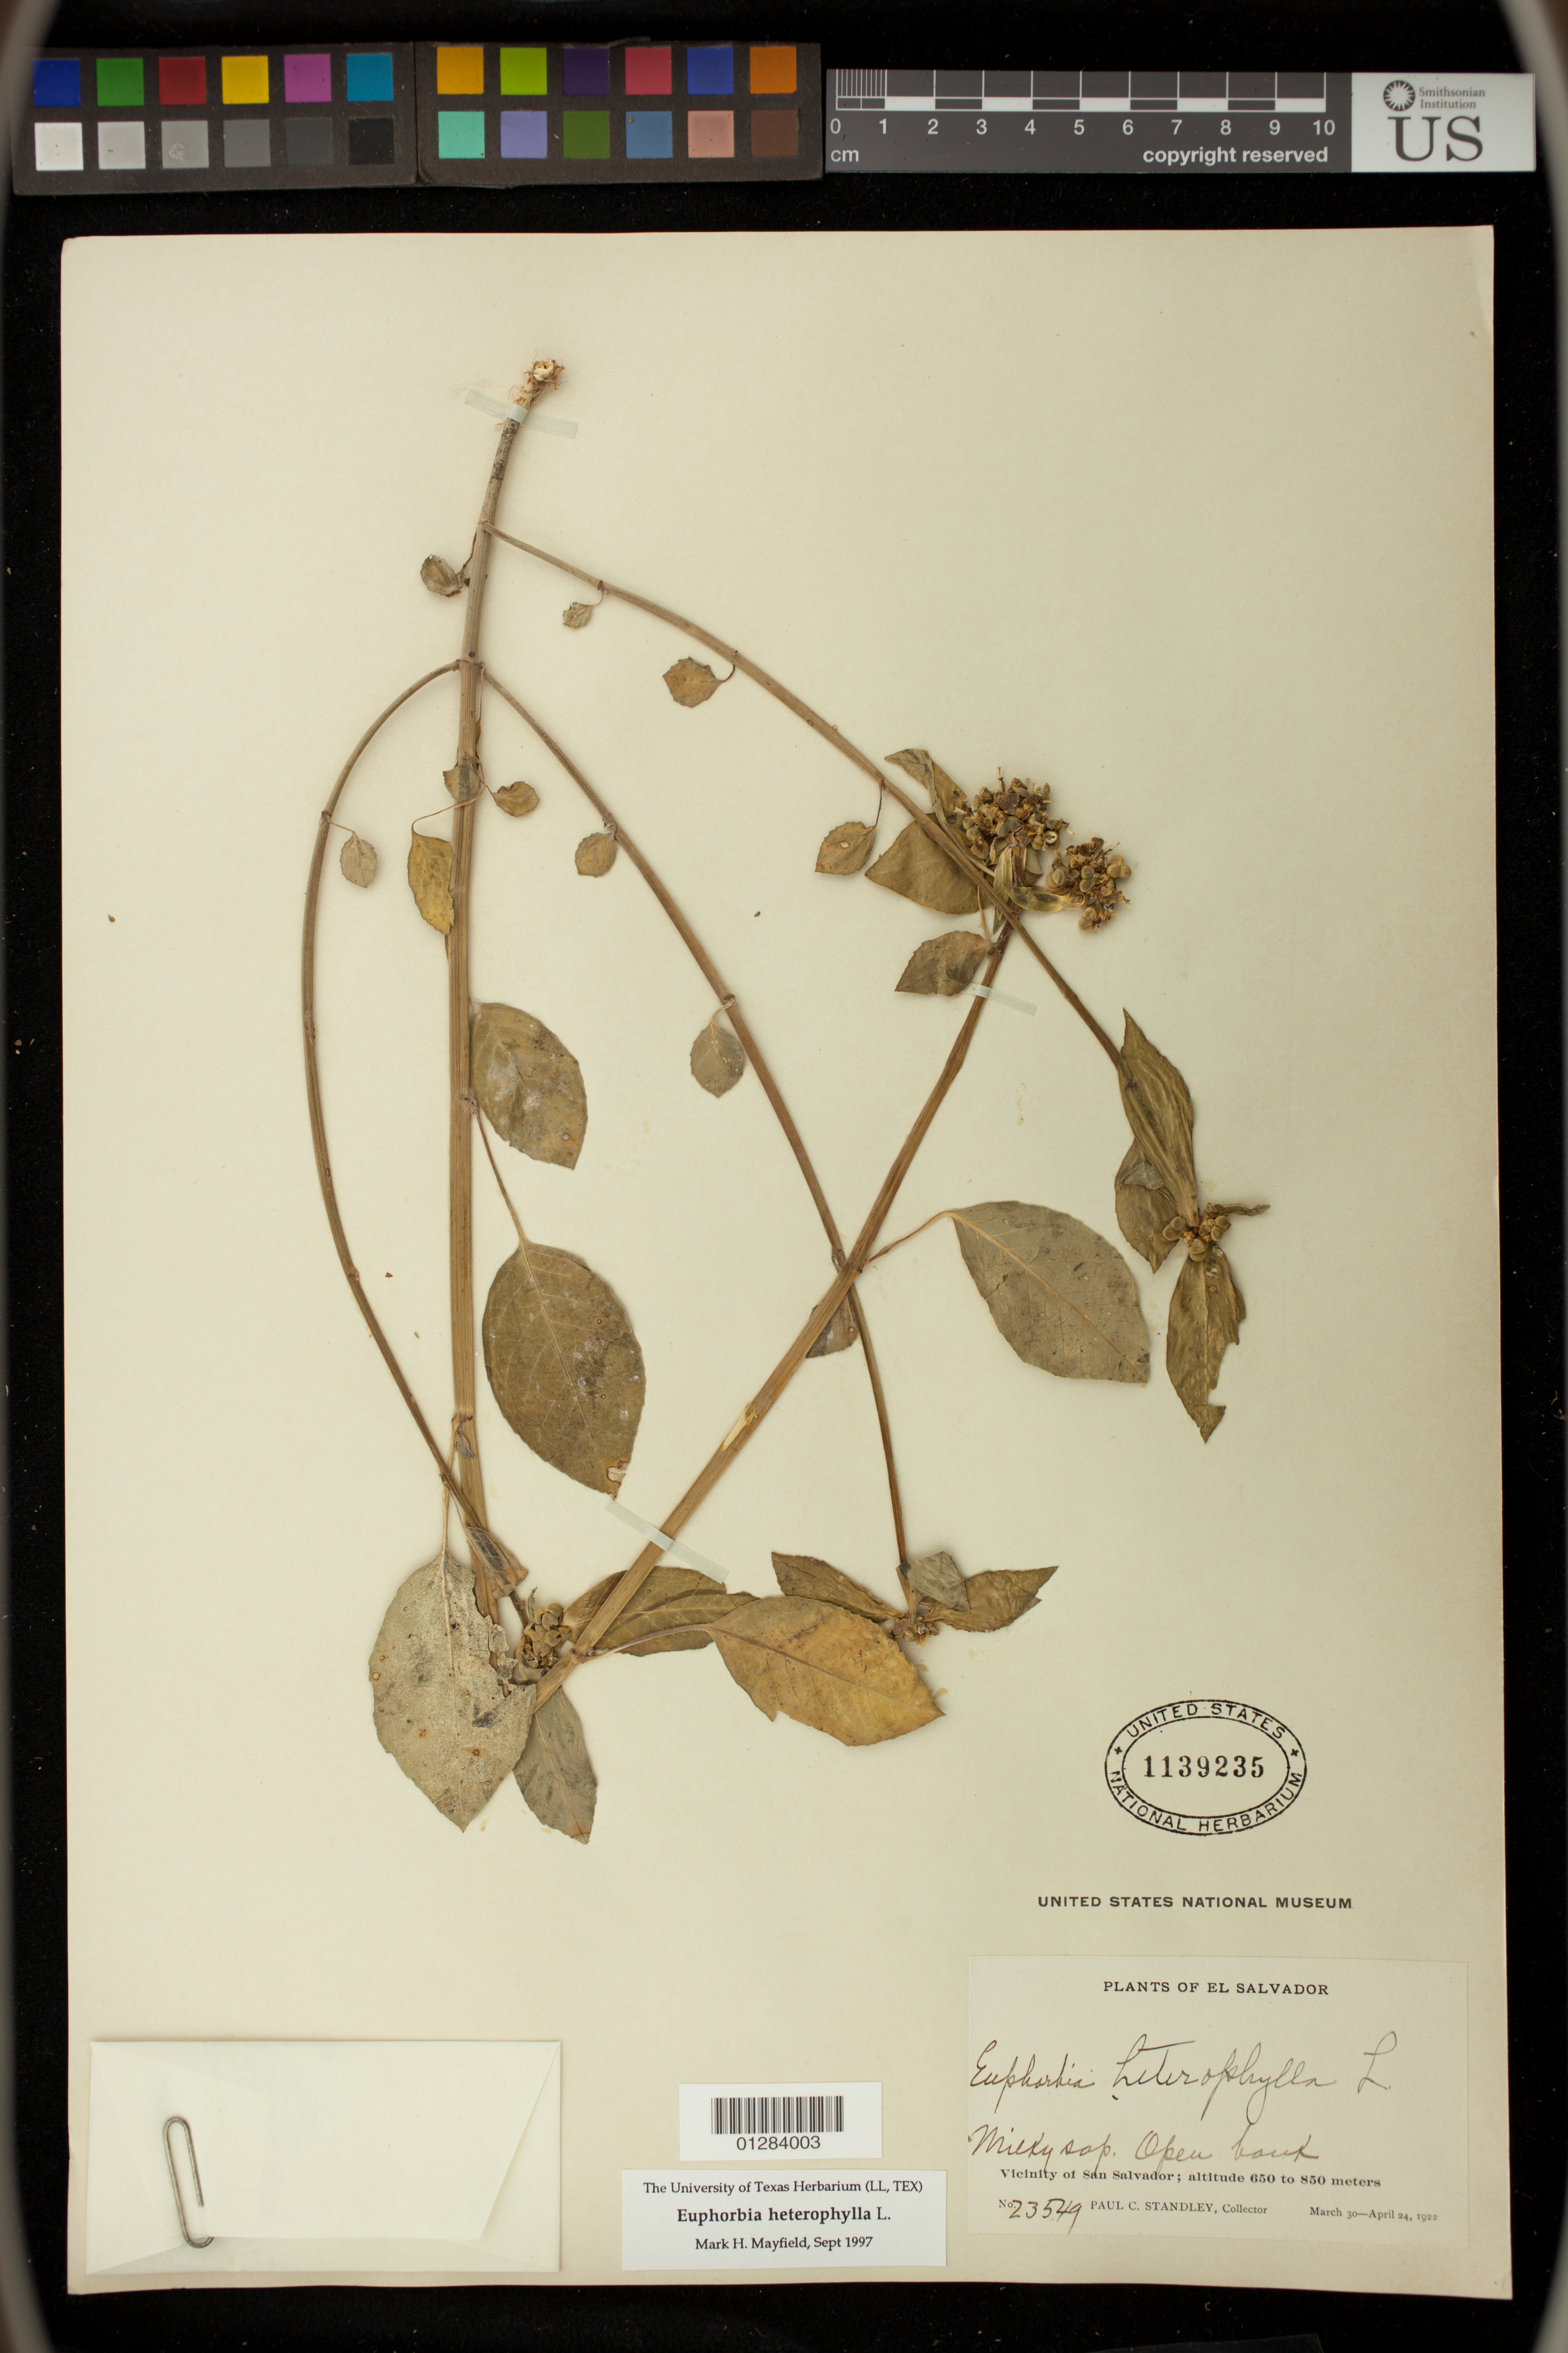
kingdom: Plantae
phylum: Tracheophyta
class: Magnoliopsida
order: Malpighiales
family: Euphorbiaceae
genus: Euphorbia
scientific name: Euphorbia heterophylla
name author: L.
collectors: P. C. Standley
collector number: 23549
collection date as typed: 30 Mar 1922 to 24 Apr 1922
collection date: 1922-03-30/1922-04-24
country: El Salvador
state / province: San Salvador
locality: Vicinity of san salvador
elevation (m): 650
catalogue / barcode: US 1139235